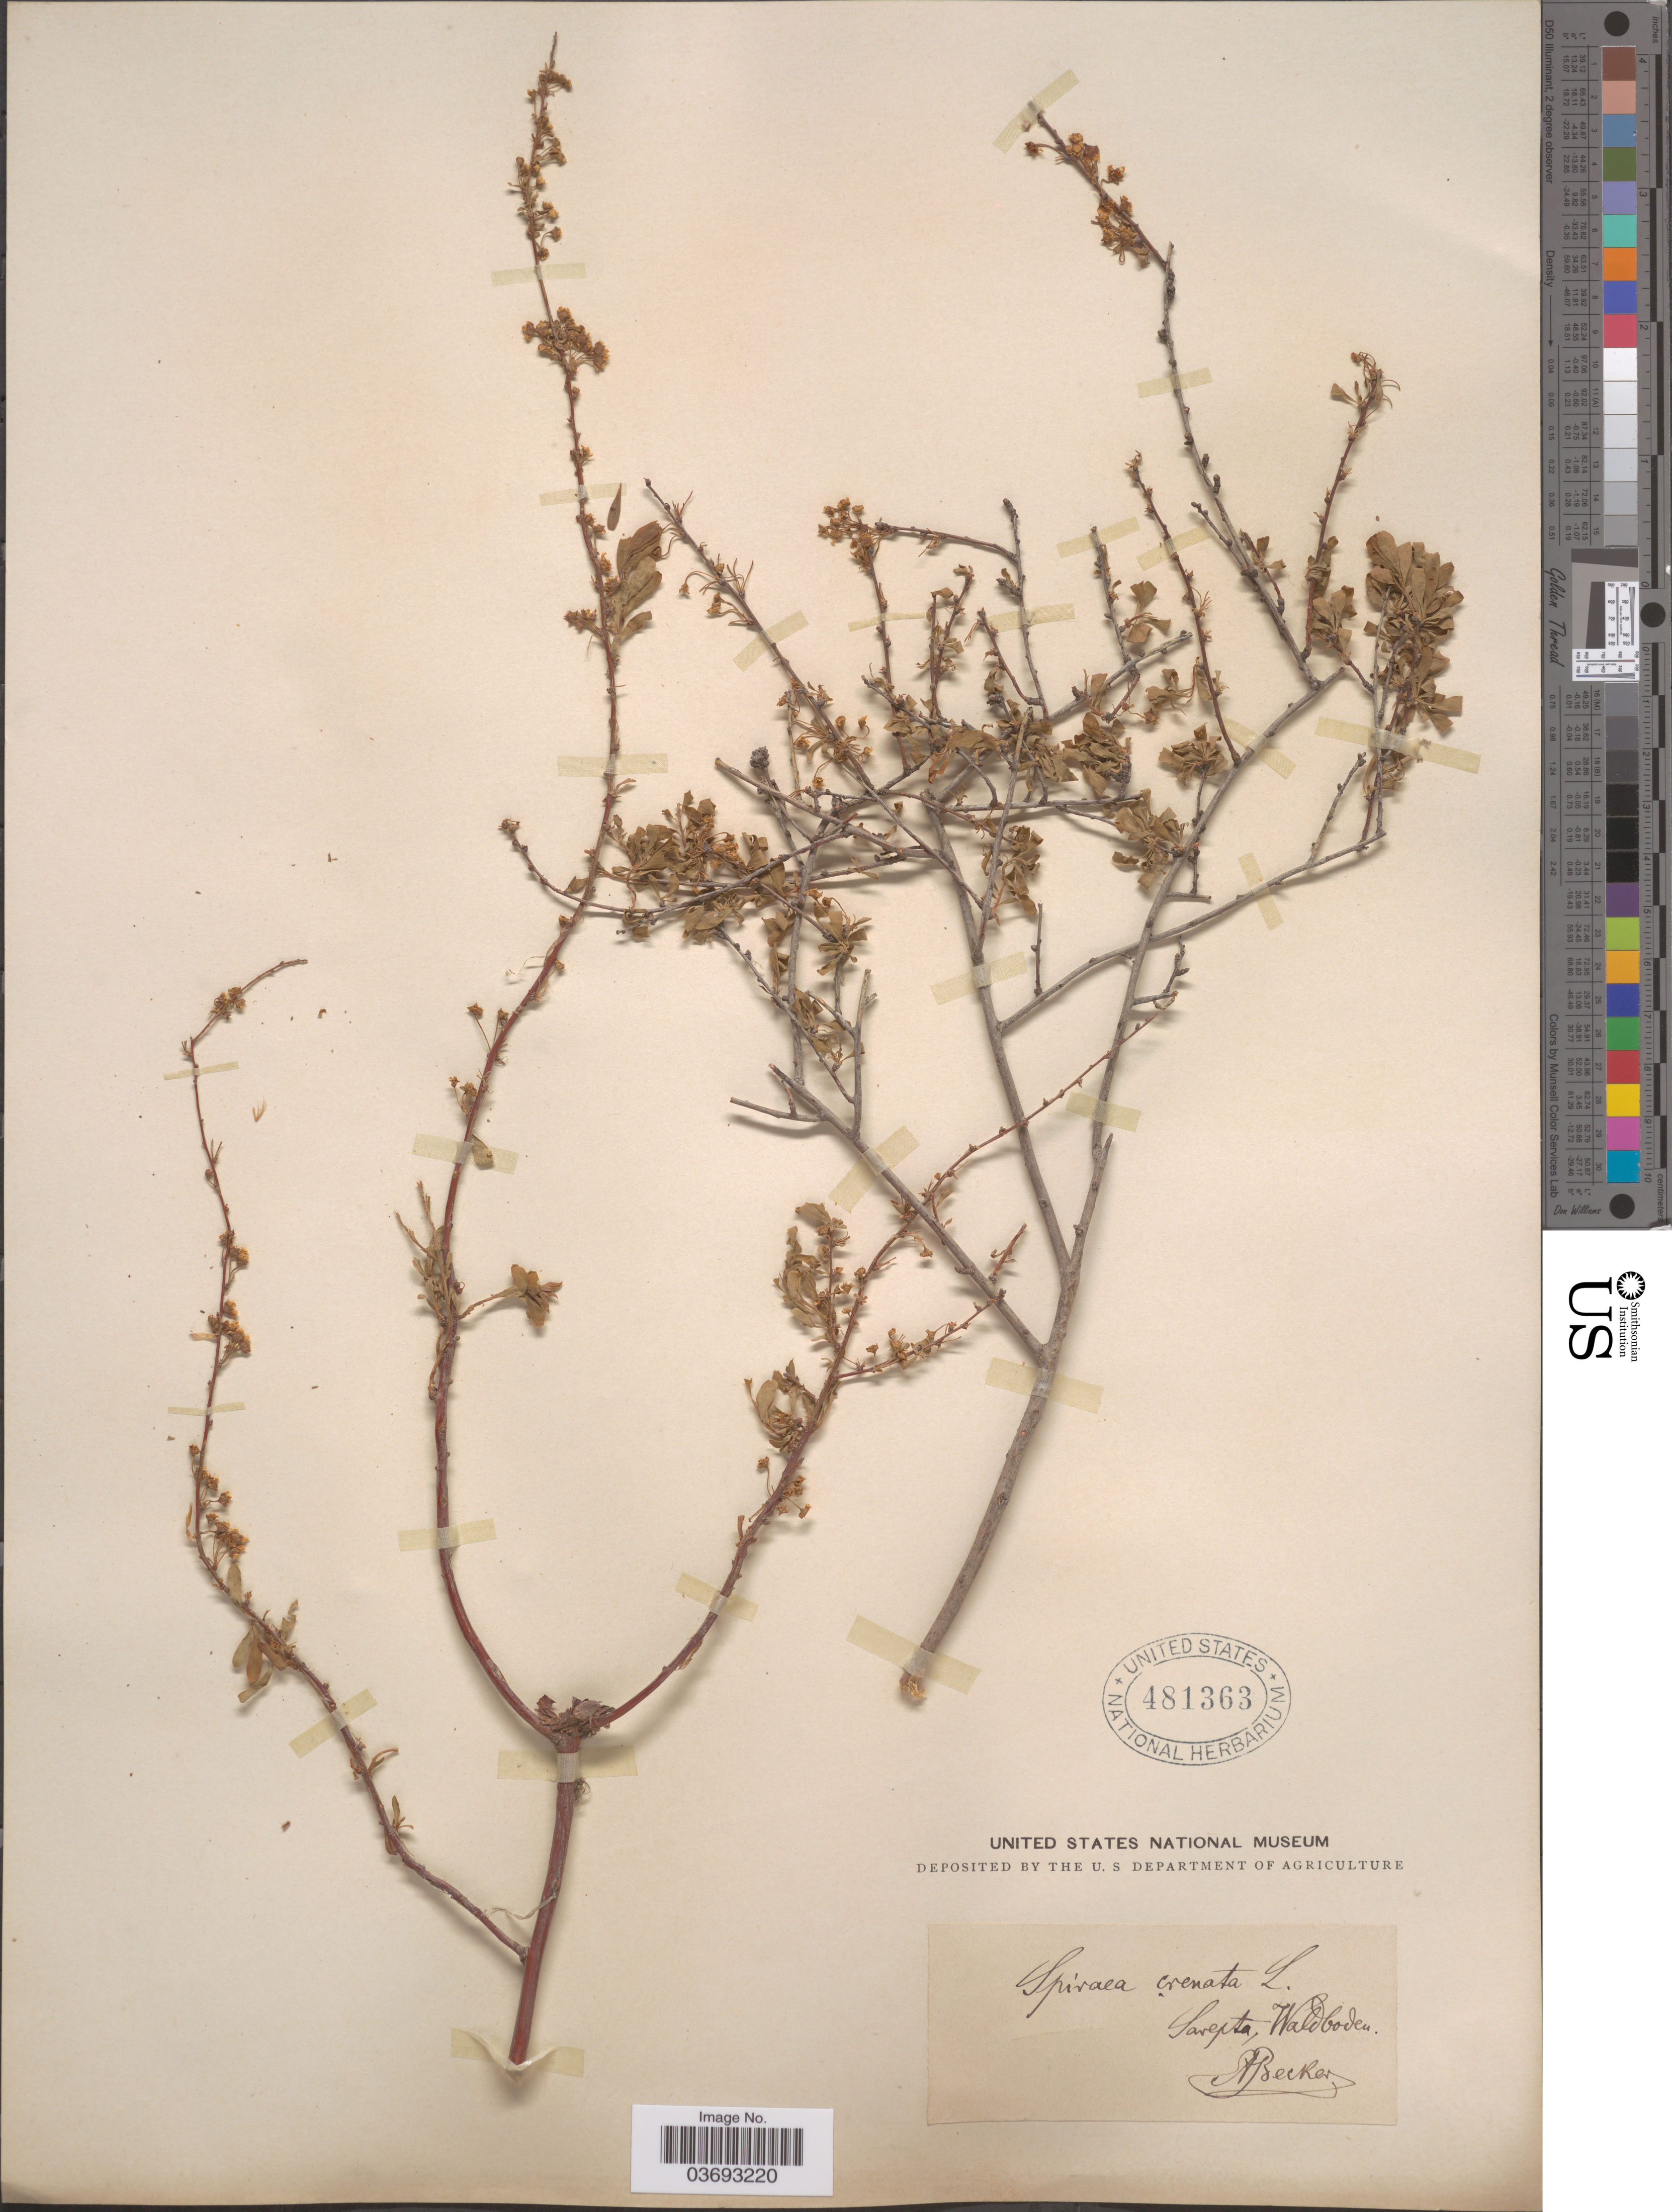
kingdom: Plantae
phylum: Tracheophyta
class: Magnoliopsida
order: Rosales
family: Rosaceae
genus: Spiraea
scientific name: Spiraea crenata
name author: L.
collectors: A. Becker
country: Russian Federation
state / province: Volgograd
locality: Sarepta, Waldboden.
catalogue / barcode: US 481363